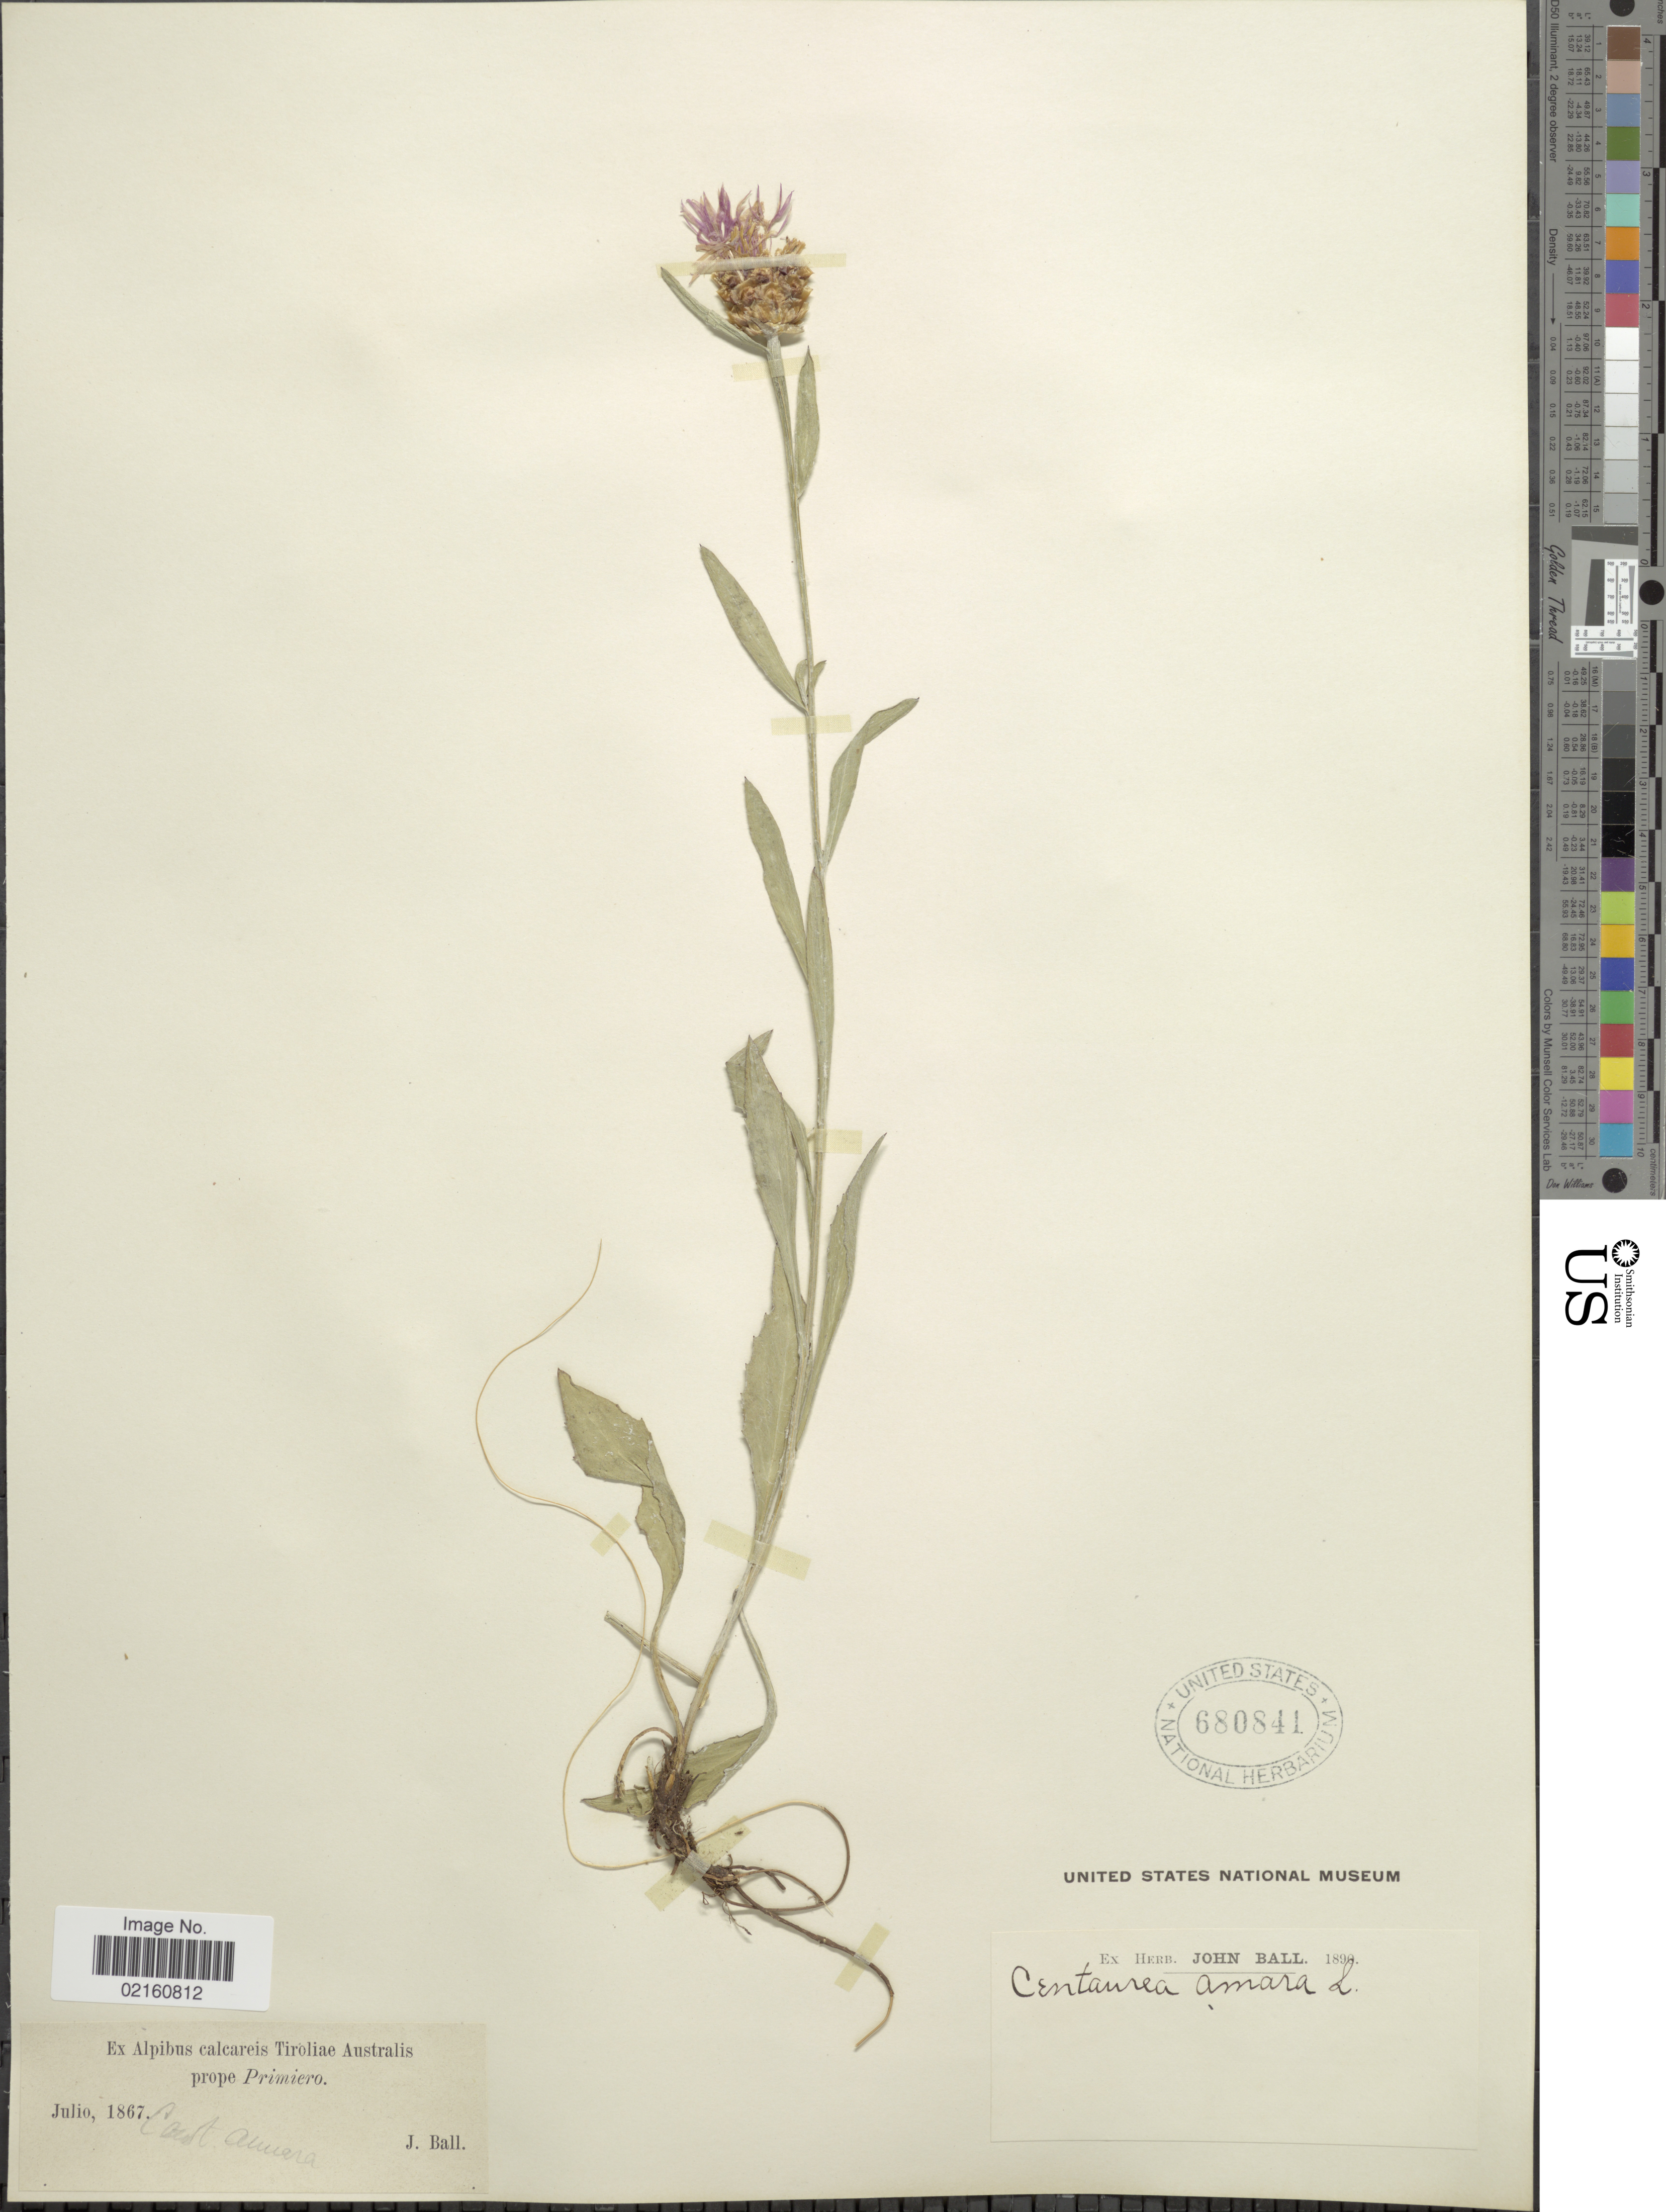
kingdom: Plantae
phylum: Tracheophyta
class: Magnoliopsida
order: Asterales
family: Asteraceae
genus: Centaurea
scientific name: Centaurea jacea subsp. gaudinii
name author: (Boiss. & Reut.) Gremli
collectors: J. Ball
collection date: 1867-07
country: Austria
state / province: Tirol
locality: Prope Primiero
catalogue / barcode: US 680841